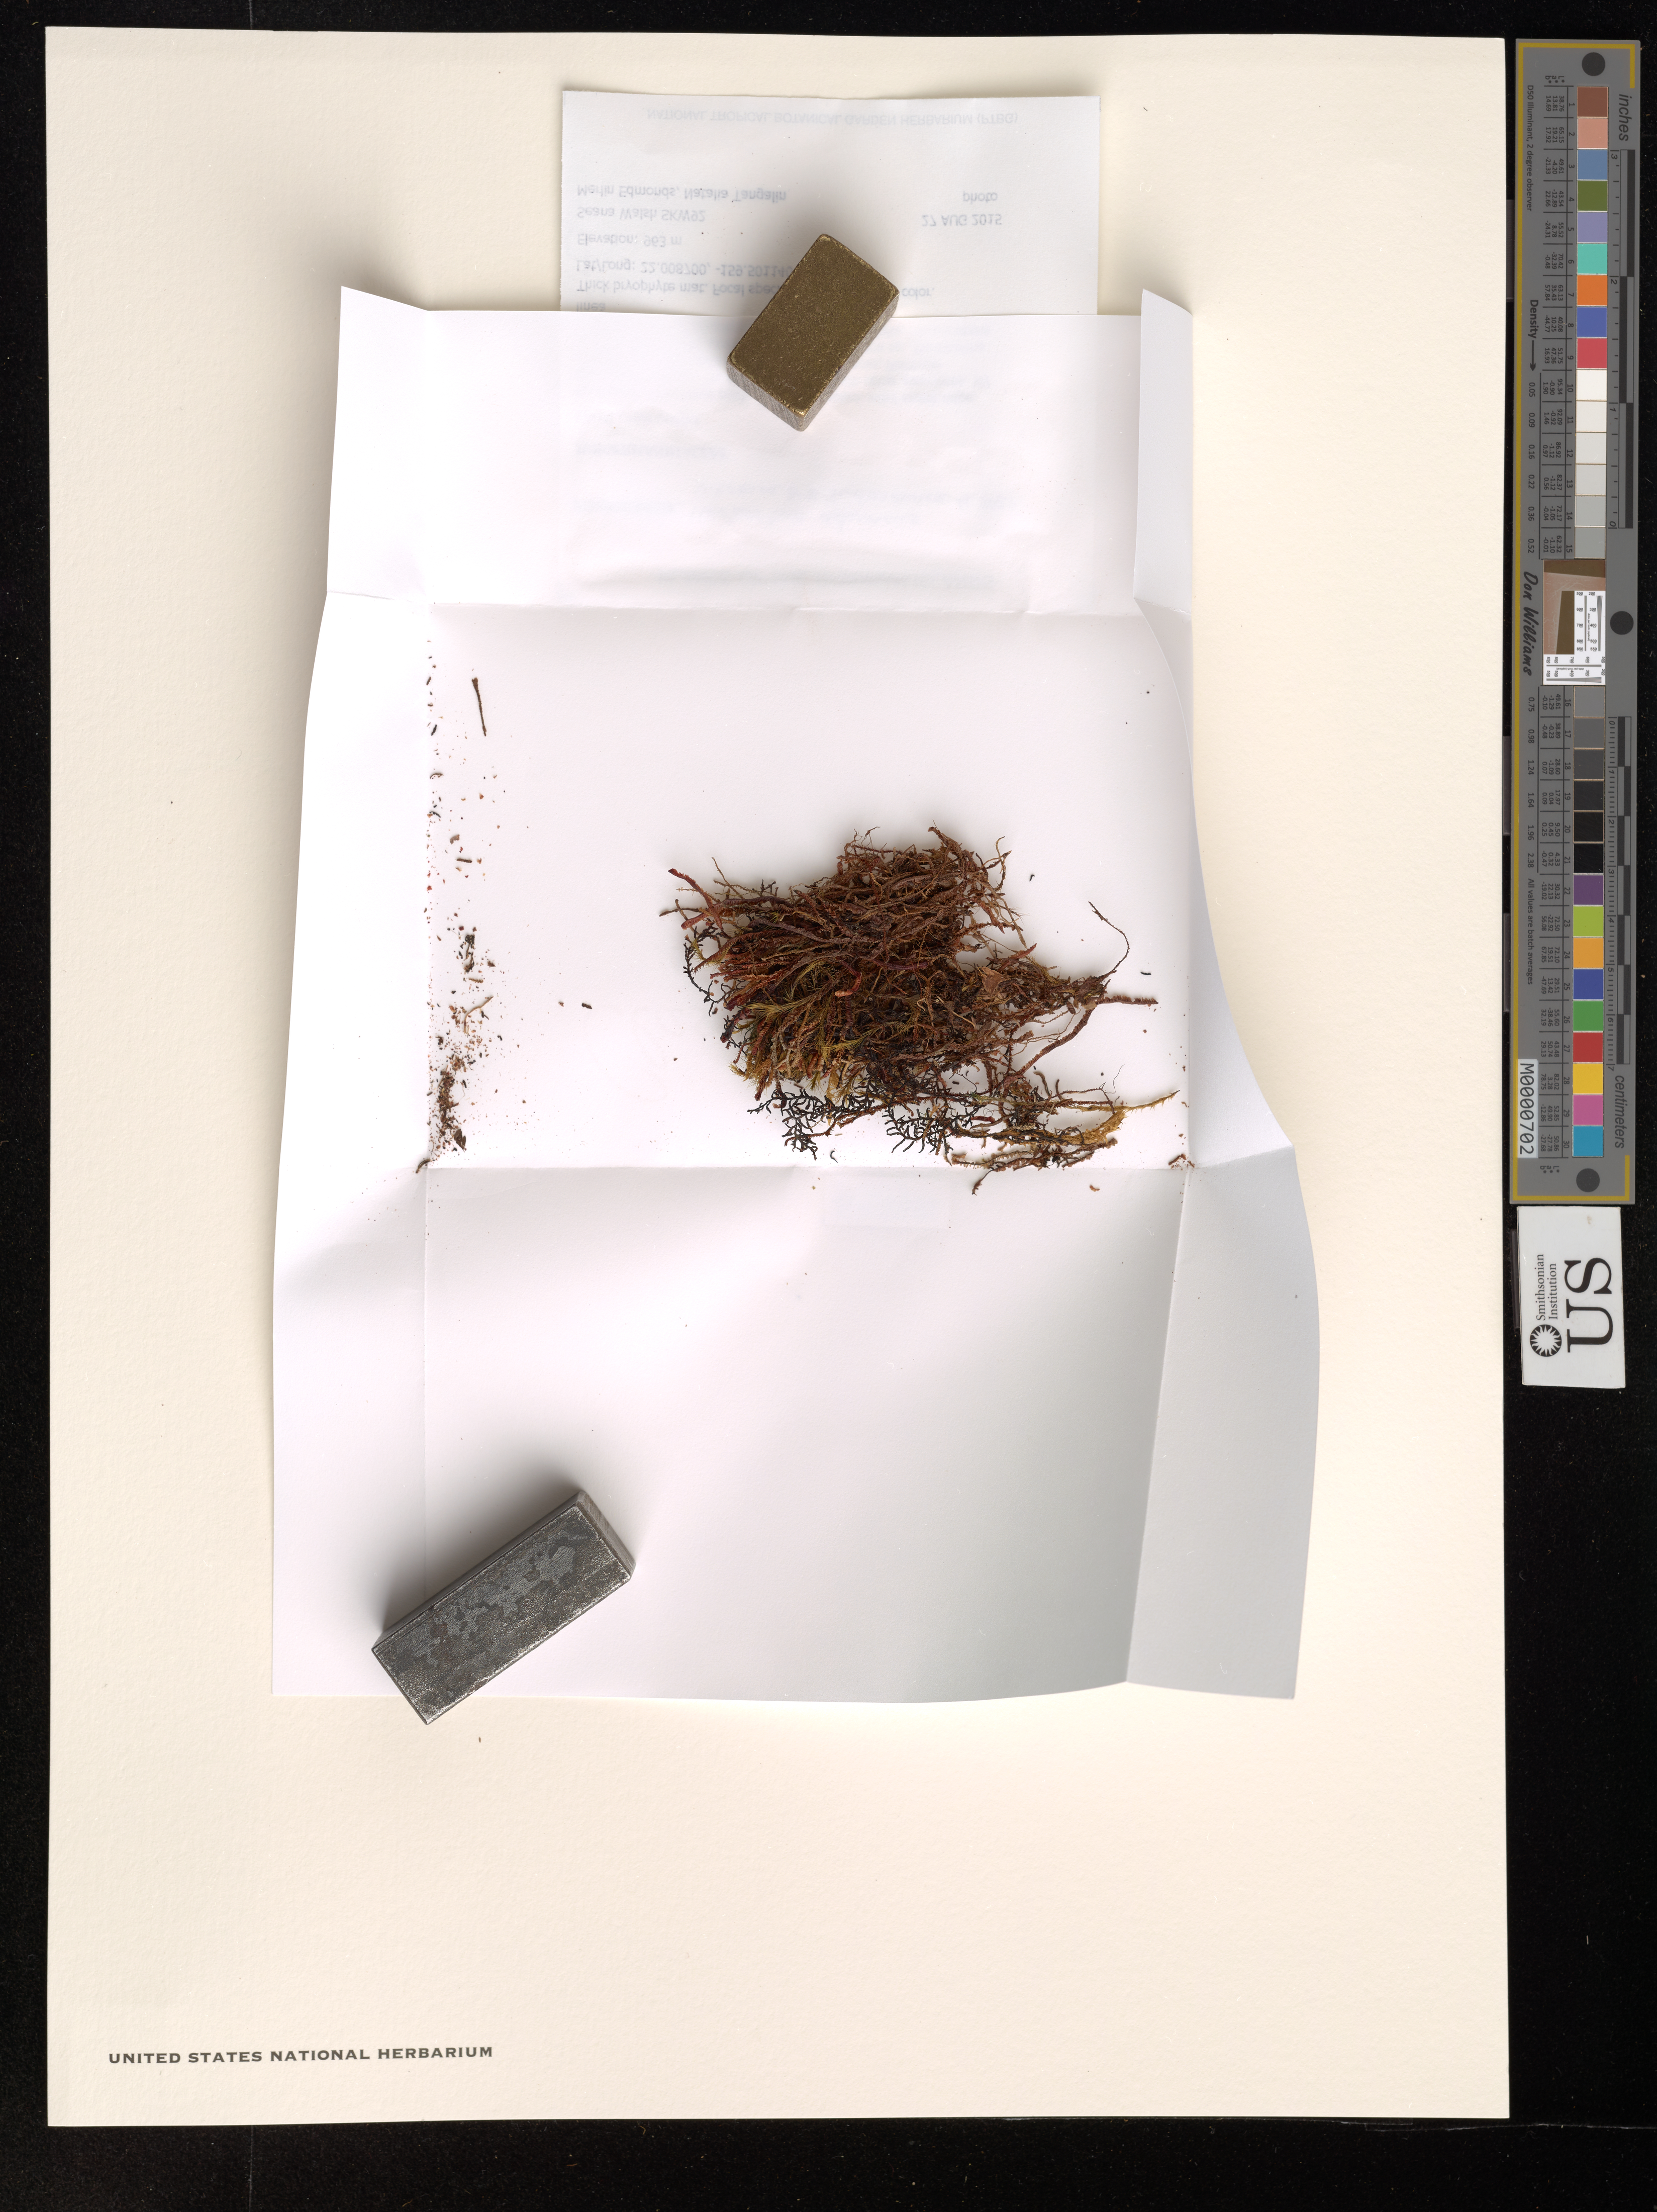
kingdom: Plantae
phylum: Marchantiophyta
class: Jungermanniopsida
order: Jungermanniales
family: Herbertaceae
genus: Herbertus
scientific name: Herbertus aduncus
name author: (Dicks.) S.F. Gray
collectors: S. Walsh, M. Edmonds & N. Tangalin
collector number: SKW92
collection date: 2015-08-27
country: United States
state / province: Hawaii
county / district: Kauai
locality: The Hawaiian Islands. Kauai Lihue District. Northeast of Kapalaoa peak.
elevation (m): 963